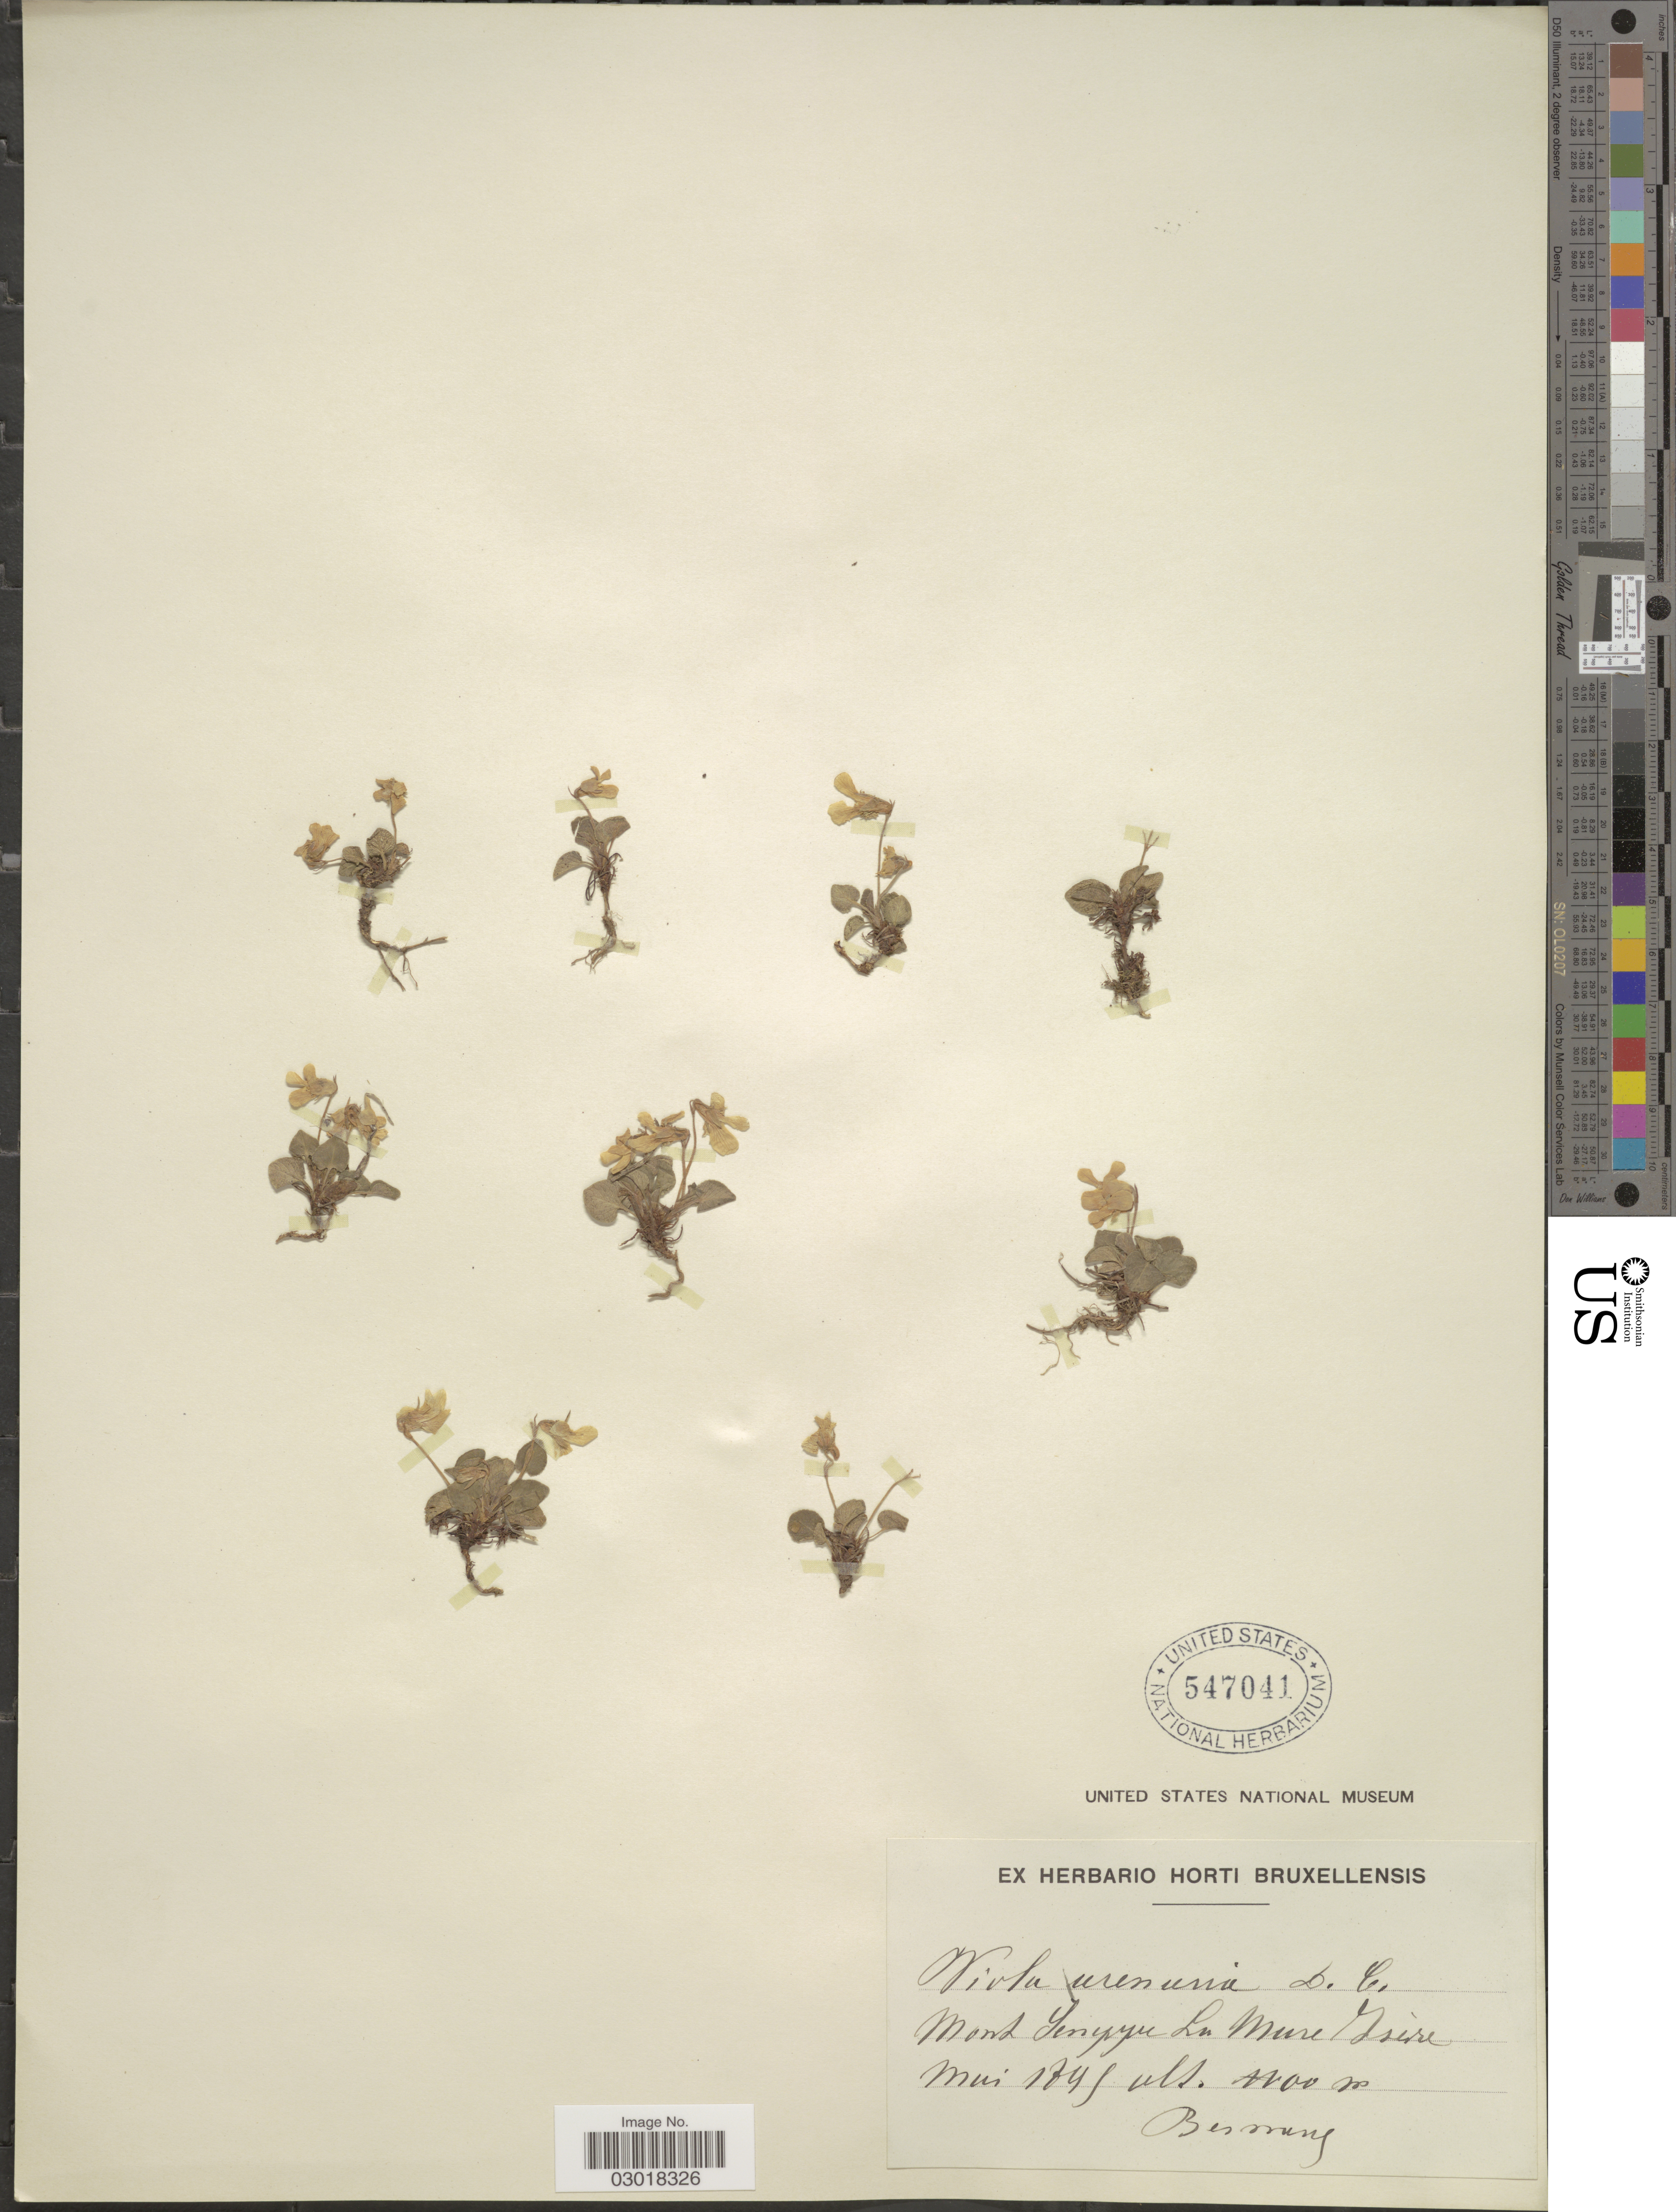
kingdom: Plantae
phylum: Tracheophyta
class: Magnoliopsida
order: Malpighiales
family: Violaceae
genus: Viola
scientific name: Viola arenaria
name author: DC.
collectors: Bernung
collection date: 1845-05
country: France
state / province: Auvergne-Rhône-Alpes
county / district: Isère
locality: Mont Senepy [interpreted] La Mure Isere.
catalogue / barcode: US 547041